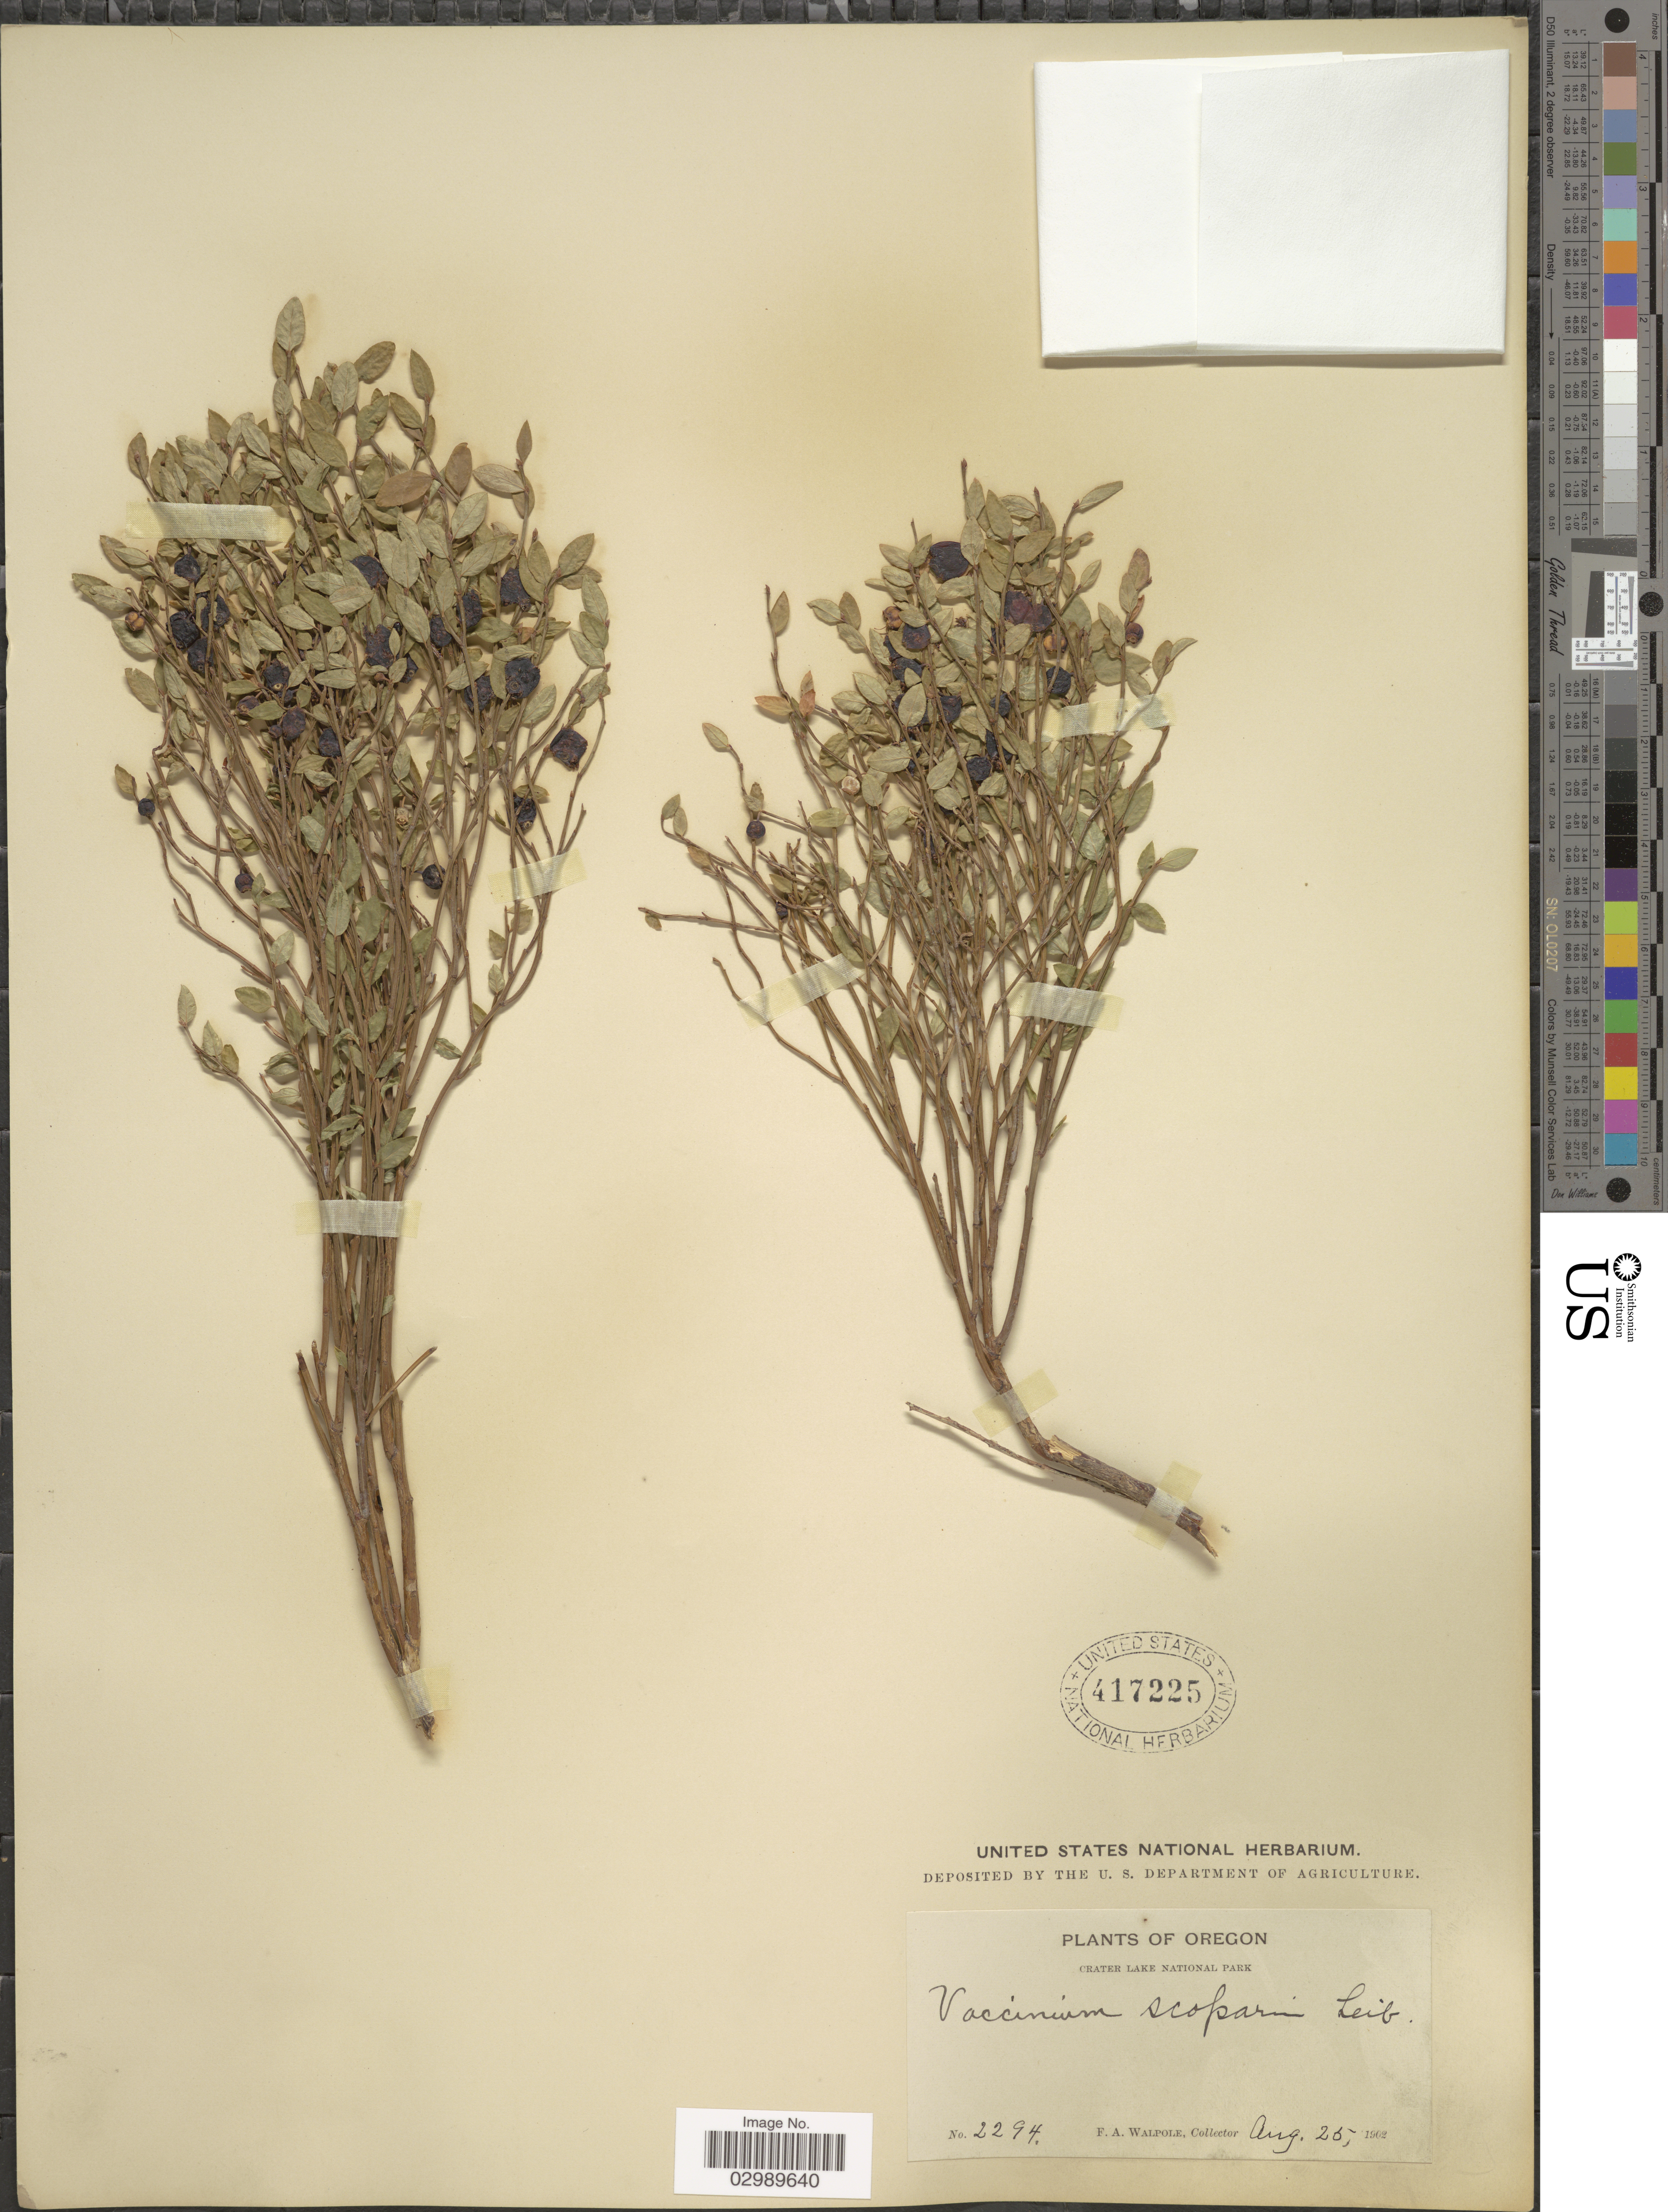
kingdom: Plantae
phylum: Tracheophyta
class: Magnoliopsida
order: Ericales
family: Ericaceae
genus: Vaccinium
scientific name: Vaccinium scoparium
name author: Leiberg ex Coville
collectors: F. Walpole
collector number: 2294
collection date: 1902-08-25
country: United States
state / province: Oregon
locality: Crater Lake National Park.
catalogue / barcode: US 417225